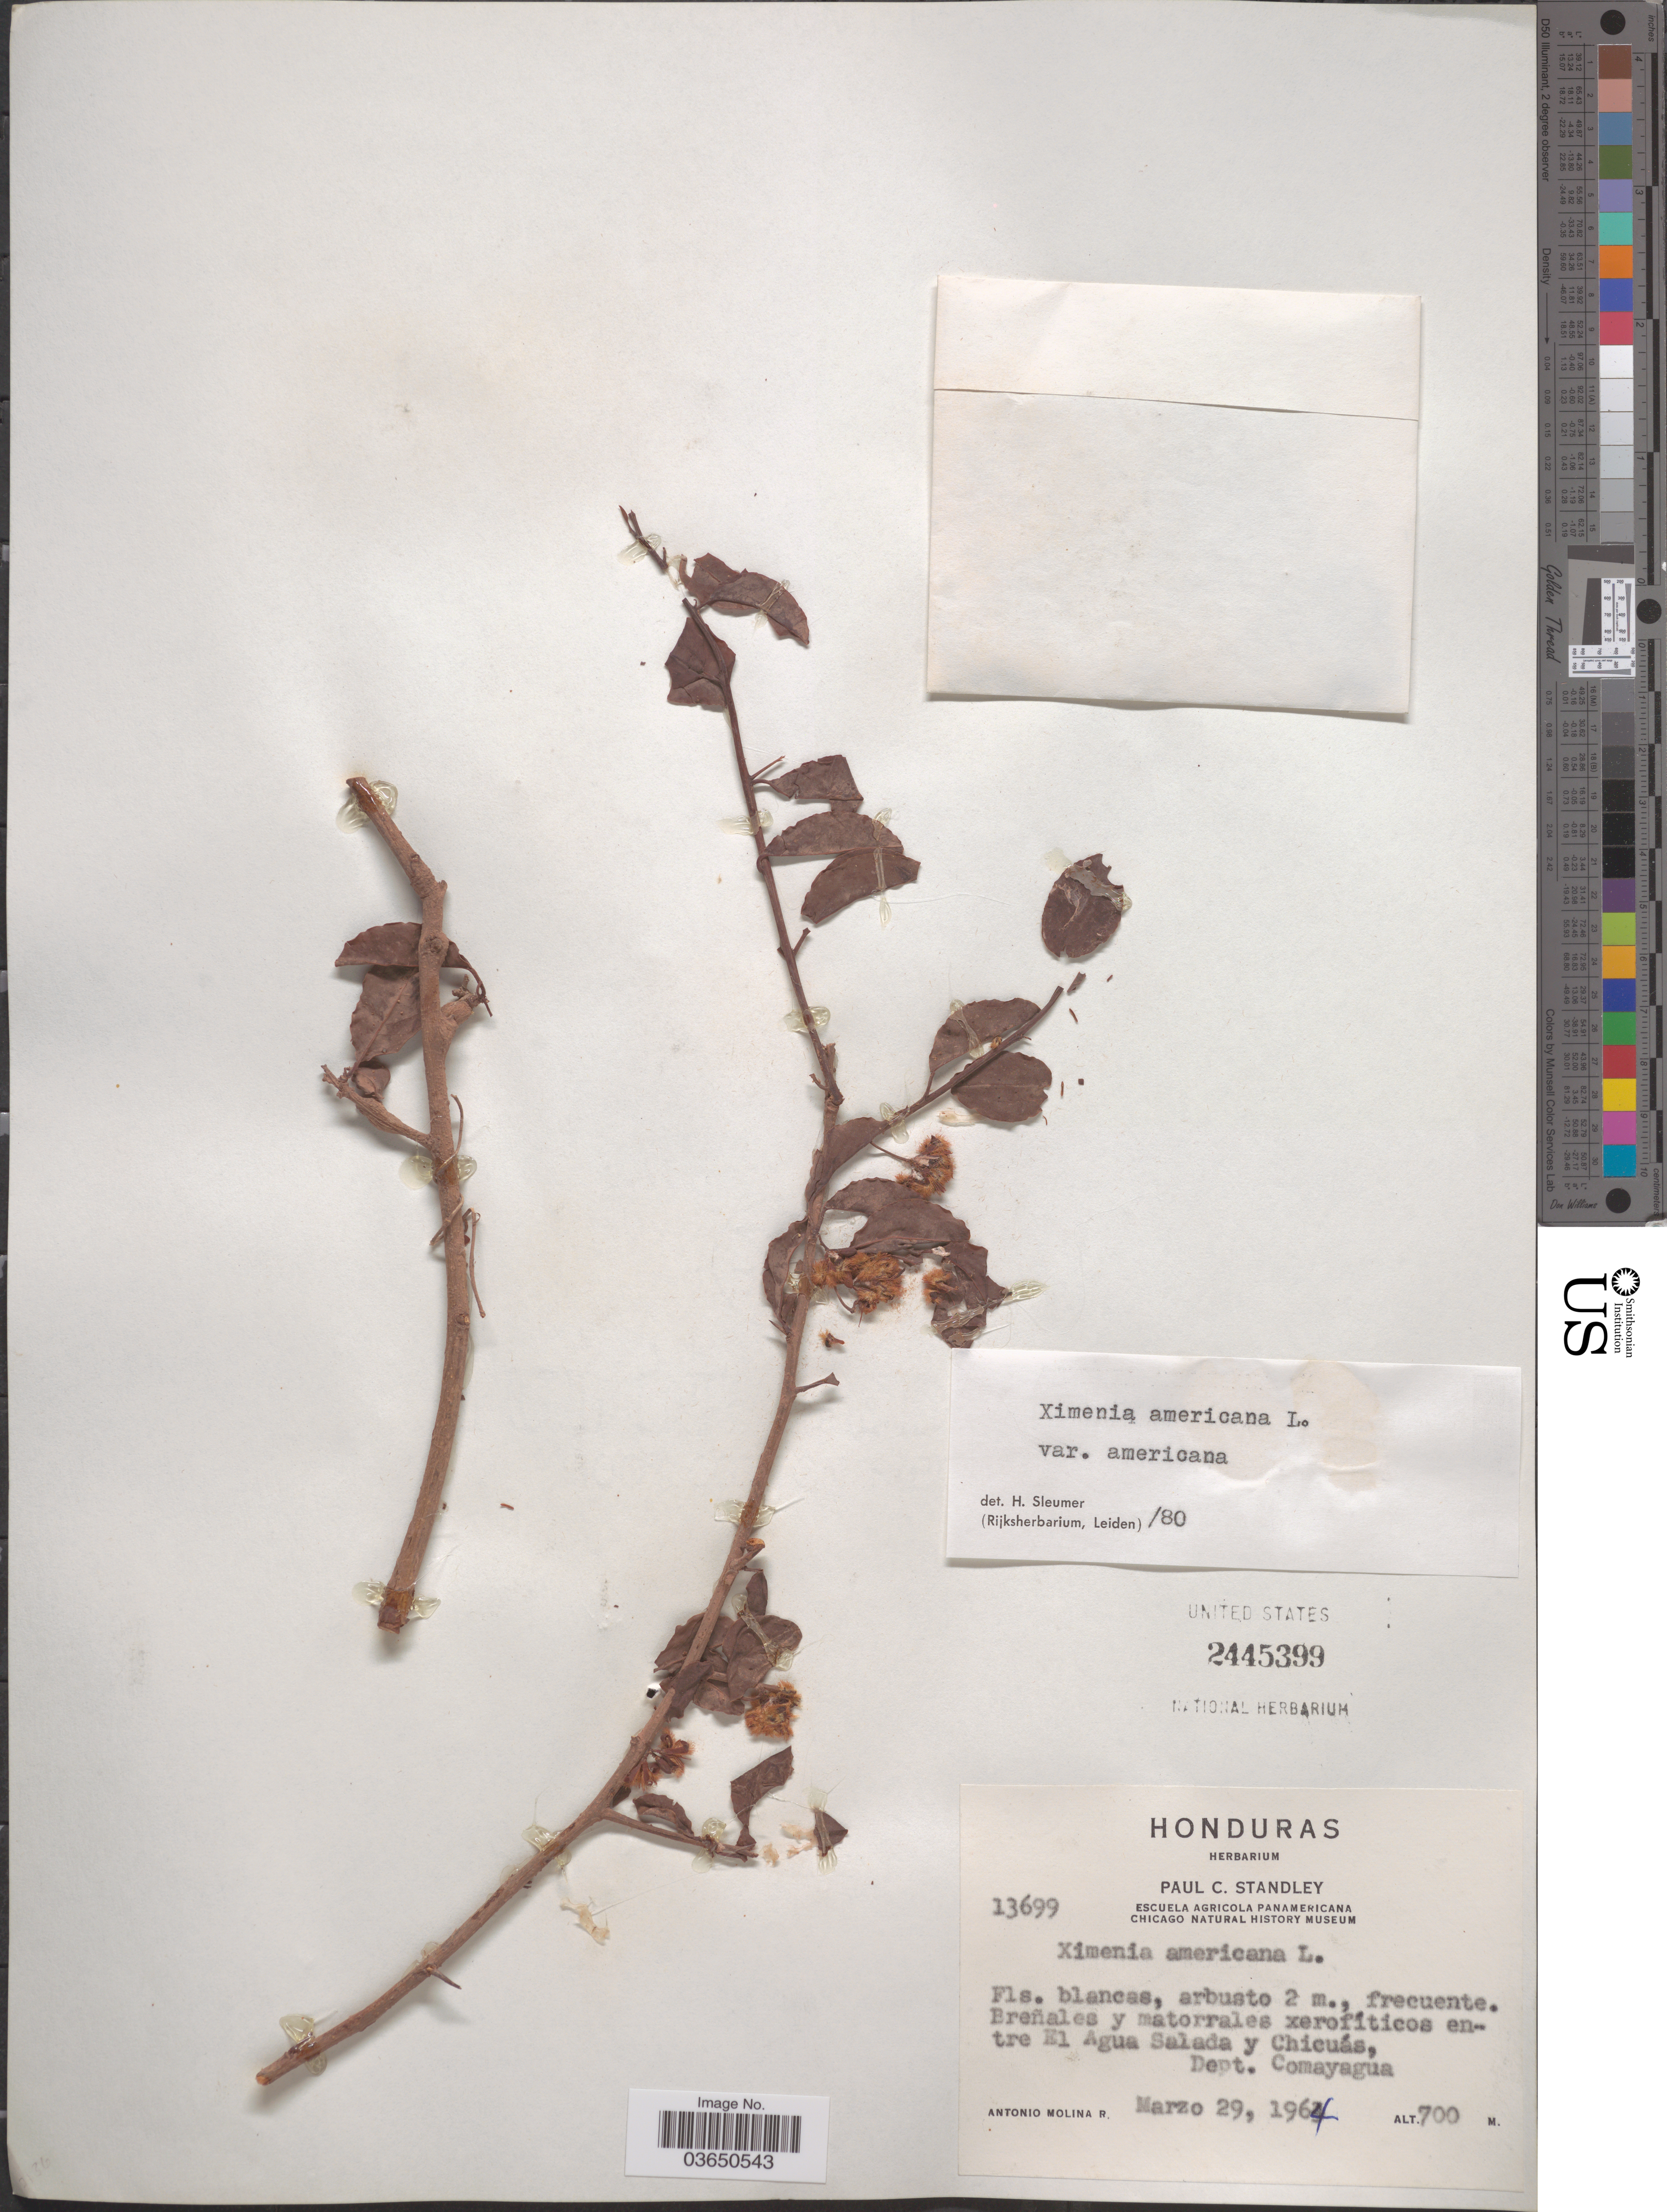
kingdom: Plantae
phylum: Tracheophyta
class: Magnoliopsida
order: Santalales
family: Ximeniaceae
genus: Ximenia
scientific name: Ximenia americana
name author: L.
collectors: A. Molina R.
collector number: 13699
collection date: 1964-03-29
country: Honduras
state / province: Comayagua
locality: Entre El Agua Salada y Chicuás, Dept. Comayagua.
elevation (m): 700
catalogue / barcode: US 2445399